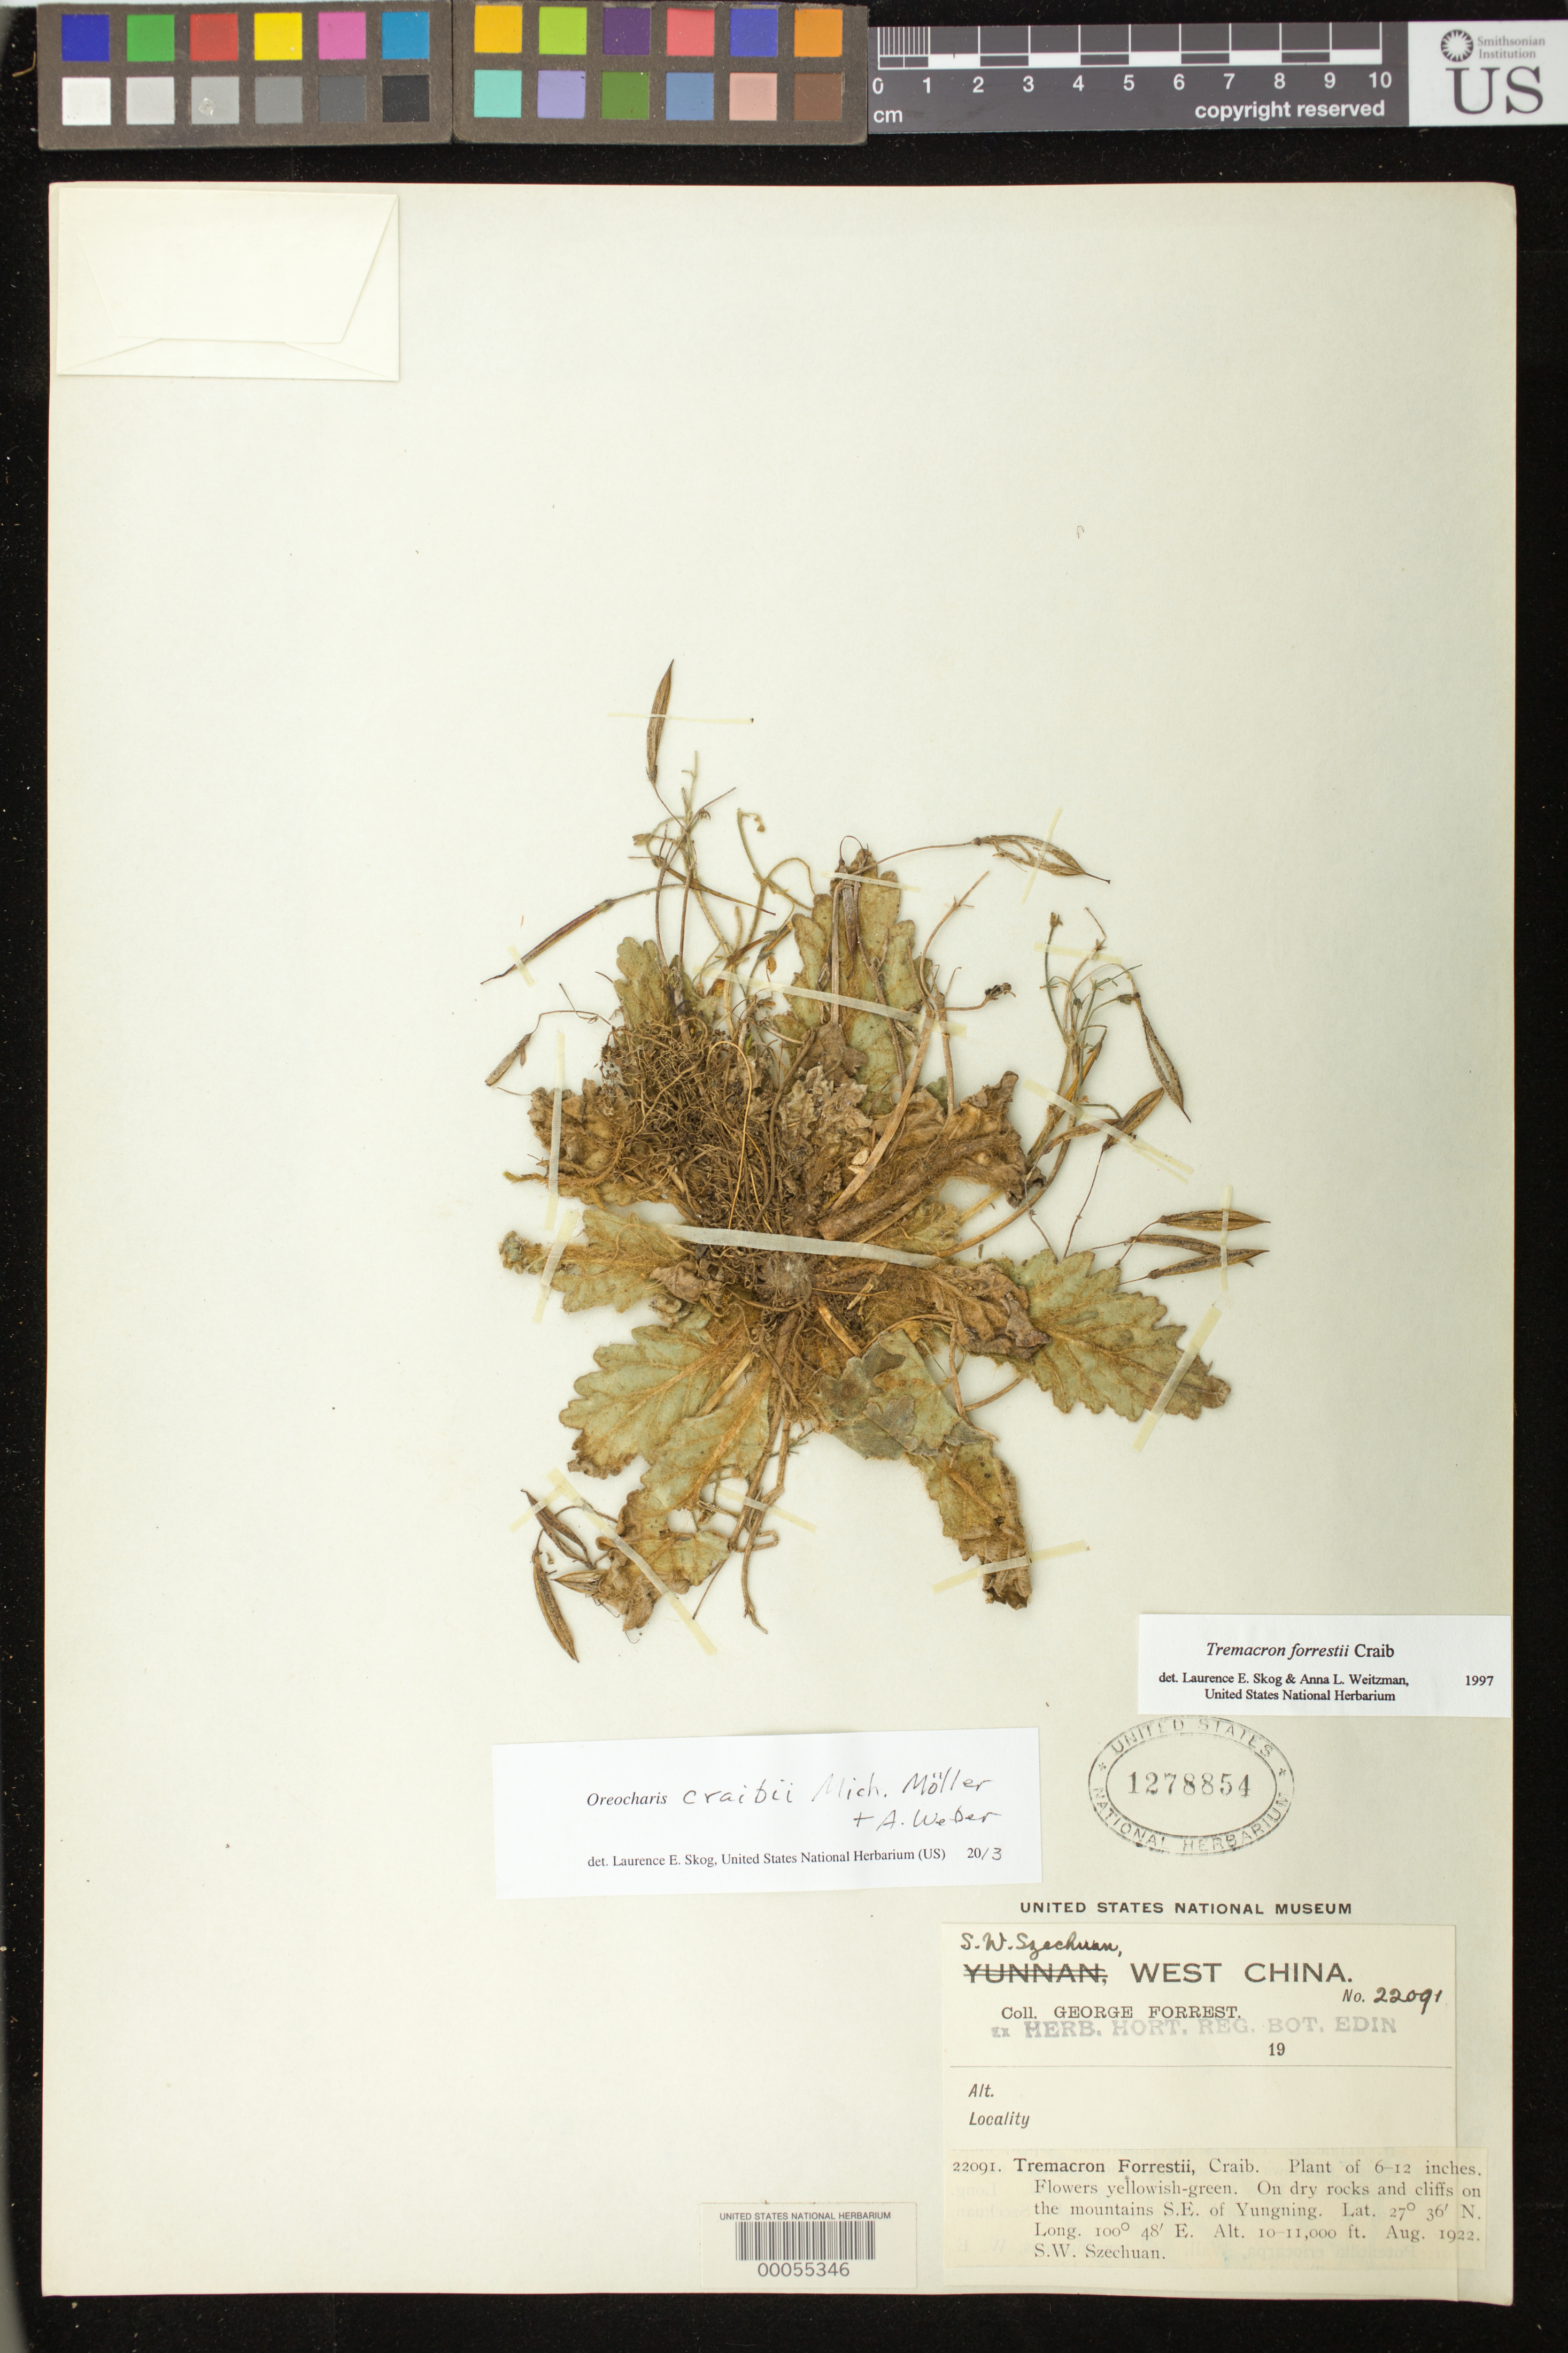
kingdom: Plantae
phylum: Tracheophyta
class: Magnoliopsida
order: Lamiales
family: Gesneriaceae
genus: Oreocharis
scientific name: Oreocharis craibii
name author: Mich. Möller & A. Weber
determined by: Skog, Laurence E.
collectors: G. Forrest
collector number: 22091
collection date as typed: Aug 1922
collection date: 1922-08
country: China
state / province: Sichuan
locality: SE of Yungning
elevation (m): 3048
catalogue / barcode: US 1278854